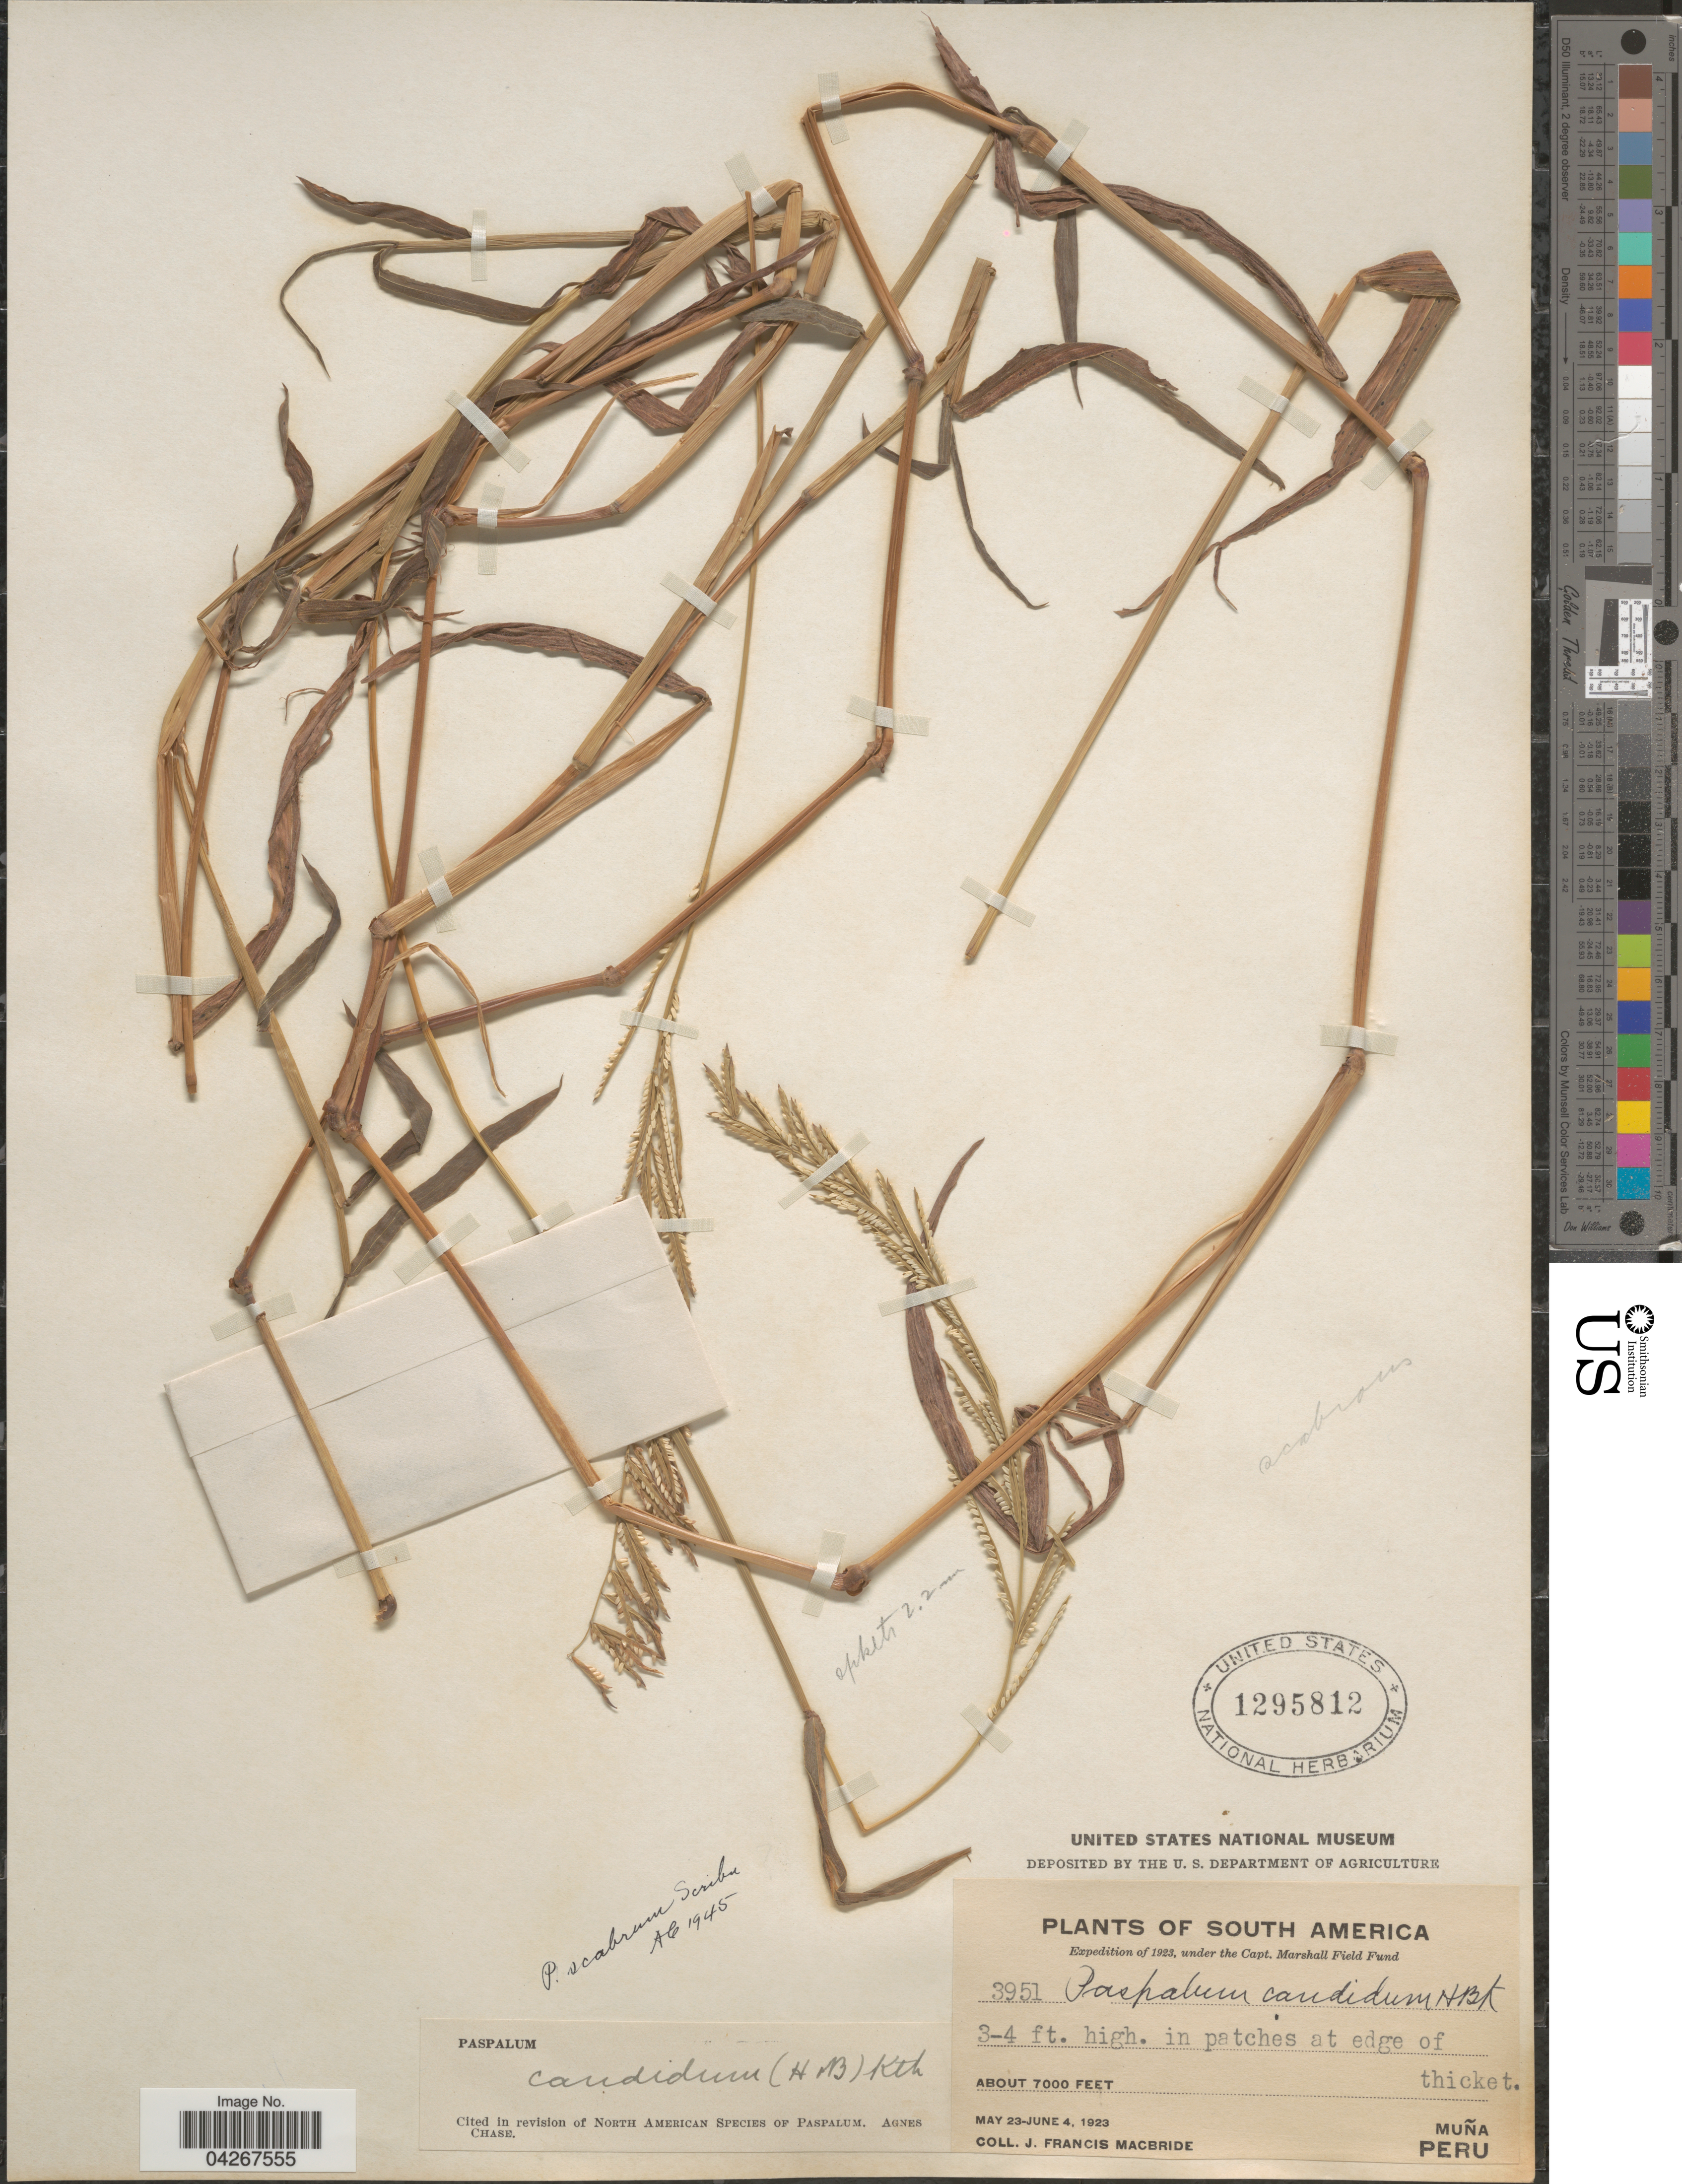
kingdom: Plantae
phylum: Tracheophyta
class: Liliopsida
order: Poales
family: Poaceae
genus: Paspalum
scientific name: Paspalum candidum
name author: (Humb. & Bonpl. ex Fleugge) Kunth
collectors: J. F. Macbride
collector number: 3951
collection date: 1923-05-23/1923-06-04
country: Peru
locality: Expedition of 1923. Muña. 3-4 ft. high. in patches at edge of thicket.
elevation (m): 2134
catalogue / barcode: US 1295812